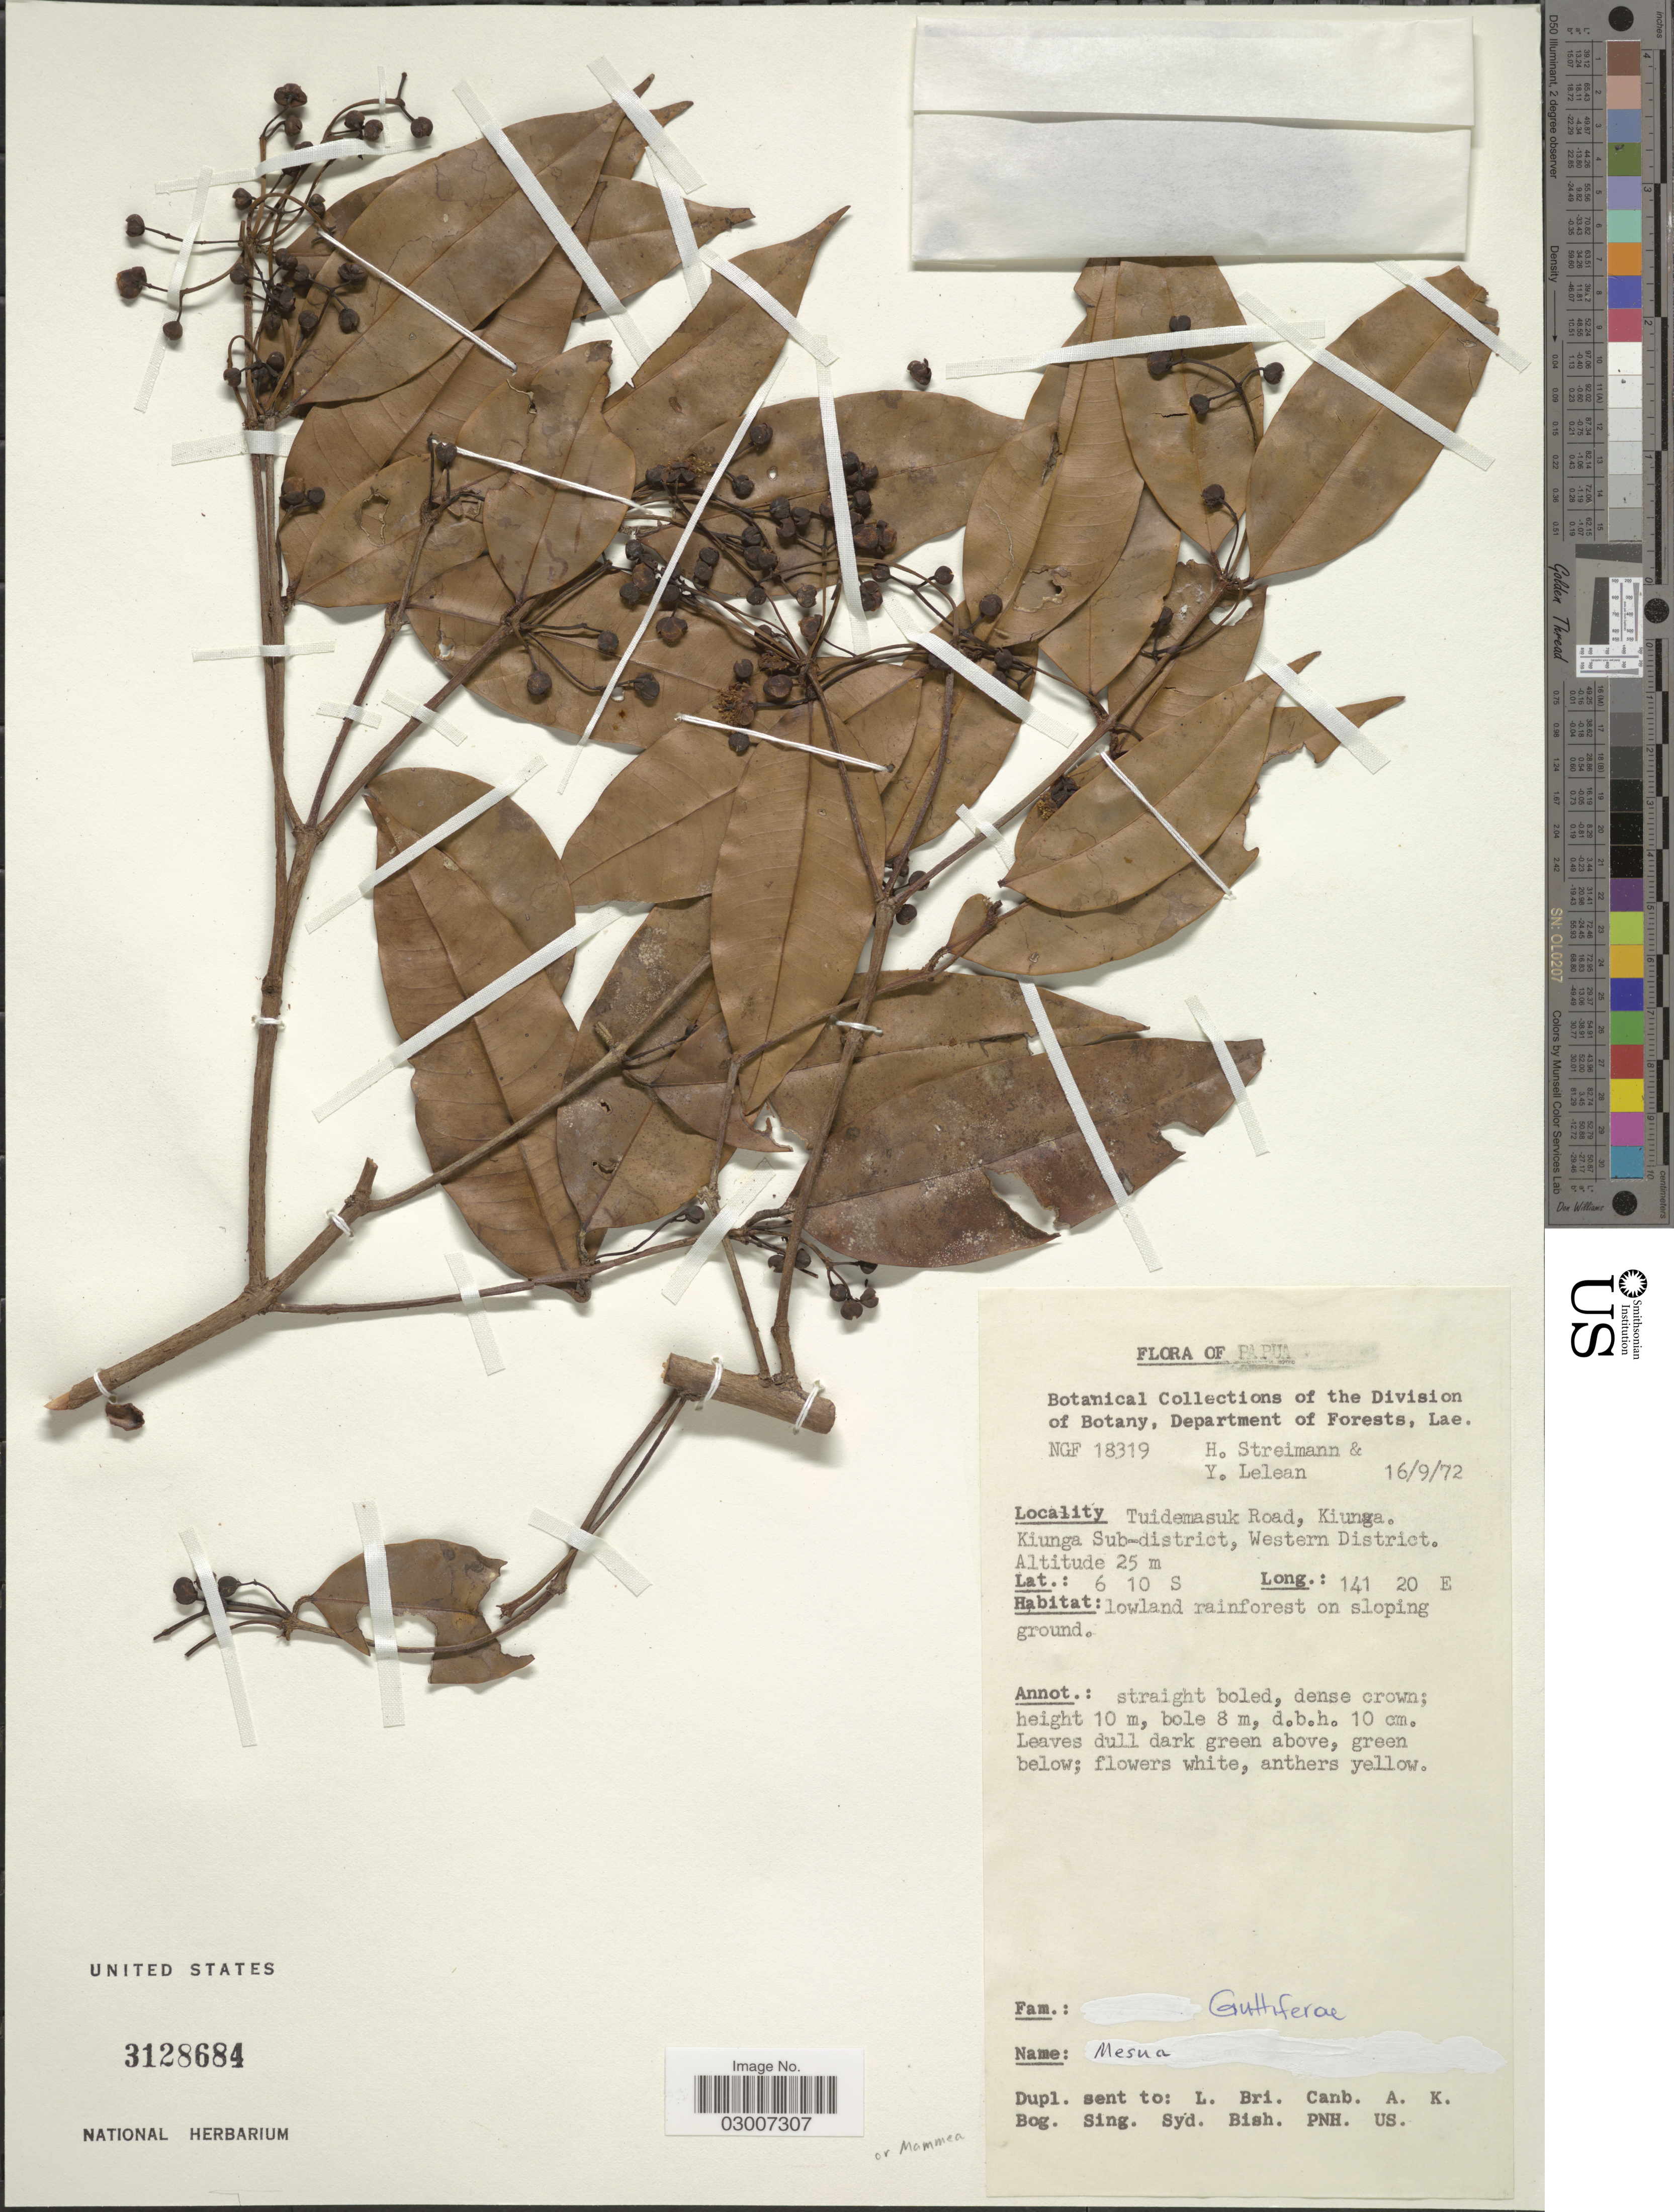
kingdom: Plantae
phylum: Tracheophyta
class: Magnoliopsida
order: Malpighiales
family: Calophyllaceae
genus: Kayea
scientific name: Kayea coriacea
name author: (P.F. Stevens) P.F. Stevens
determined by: Seah, Wei Wei, (SING), Singapore Botanic Gardens (SINGAPORE)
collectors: H. Streimann & Y. Lelean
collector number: NGF18319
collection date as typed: Transcribed d/m/y: 16/9/72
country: Papua New Guinea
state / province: Manus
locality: Tuidemasuk Road, Kiunga. Kiunga Sub-district, Western District.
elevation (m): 25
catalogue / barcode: US 3128684